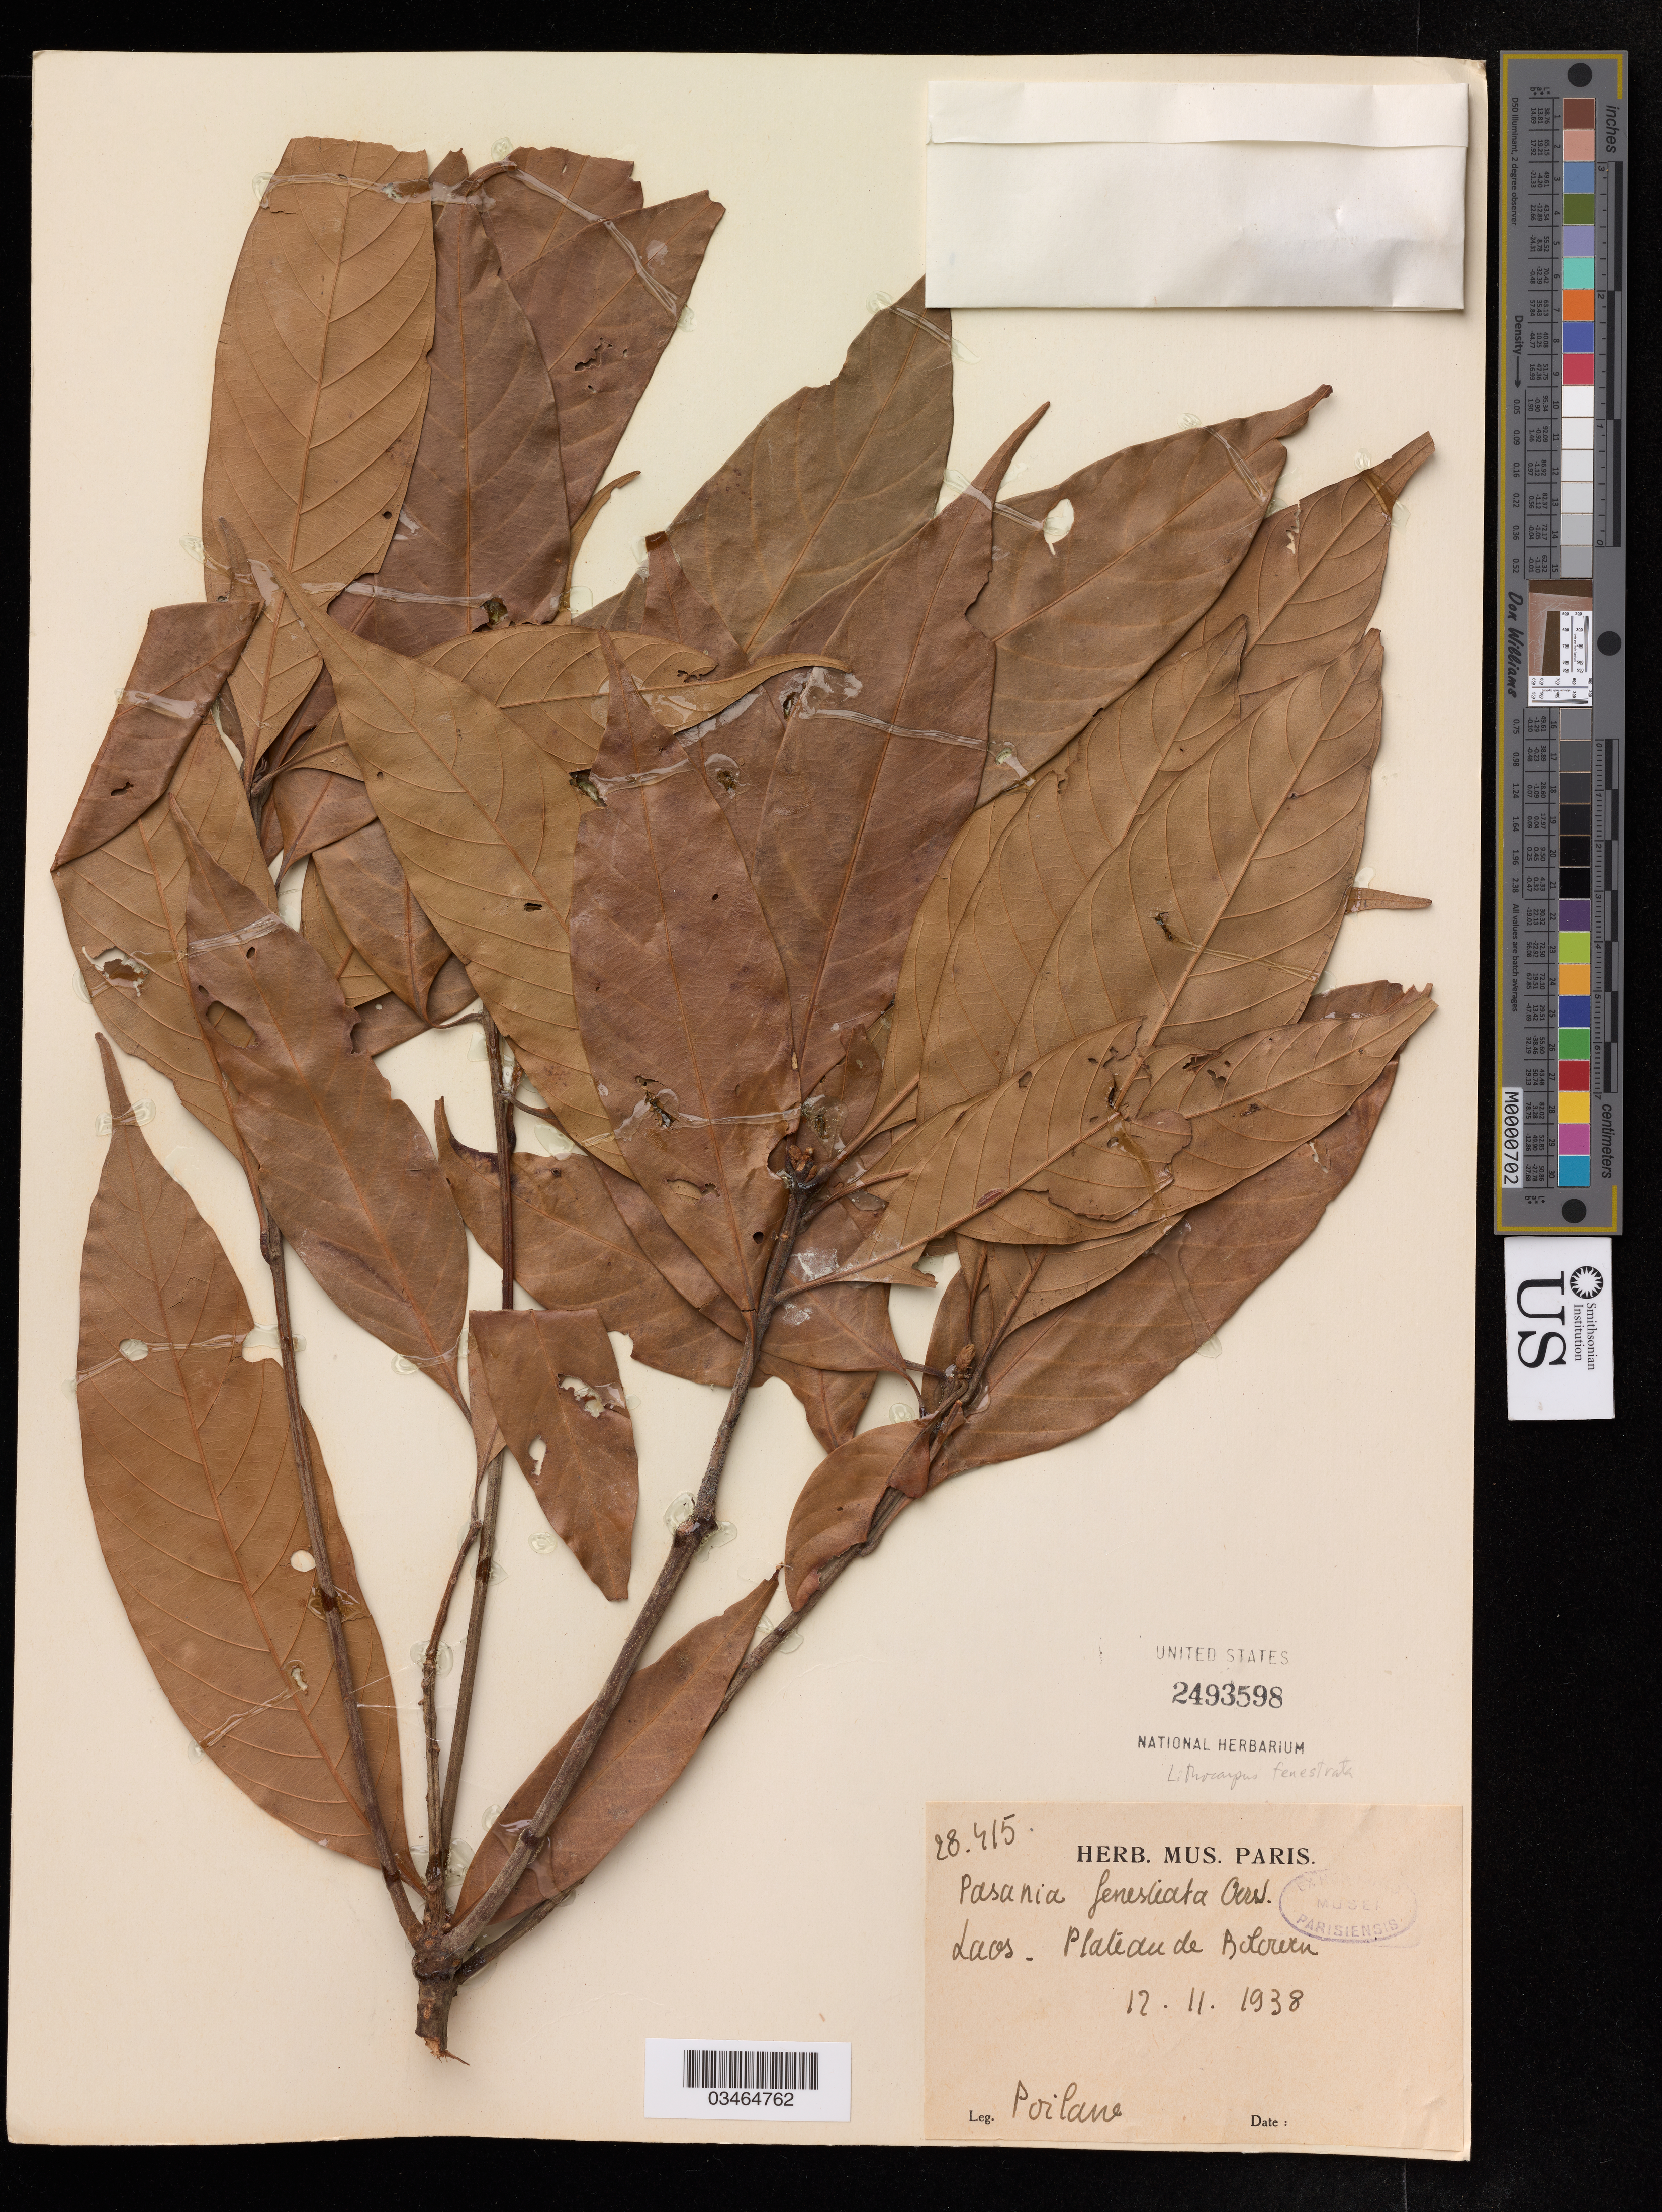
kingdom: Plantae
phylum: Tracheophyta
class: Magnoliopsida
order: Fagales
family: Fagaceae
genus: Lithocarpus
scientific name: Lithocarpus fenestratus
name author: (Roxb.) Rehder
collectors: -. Poilane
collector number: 28415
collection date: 1938-11-12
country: Laos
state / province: Champasak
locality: Plateau de Bolaven.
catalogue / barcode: US 2493598